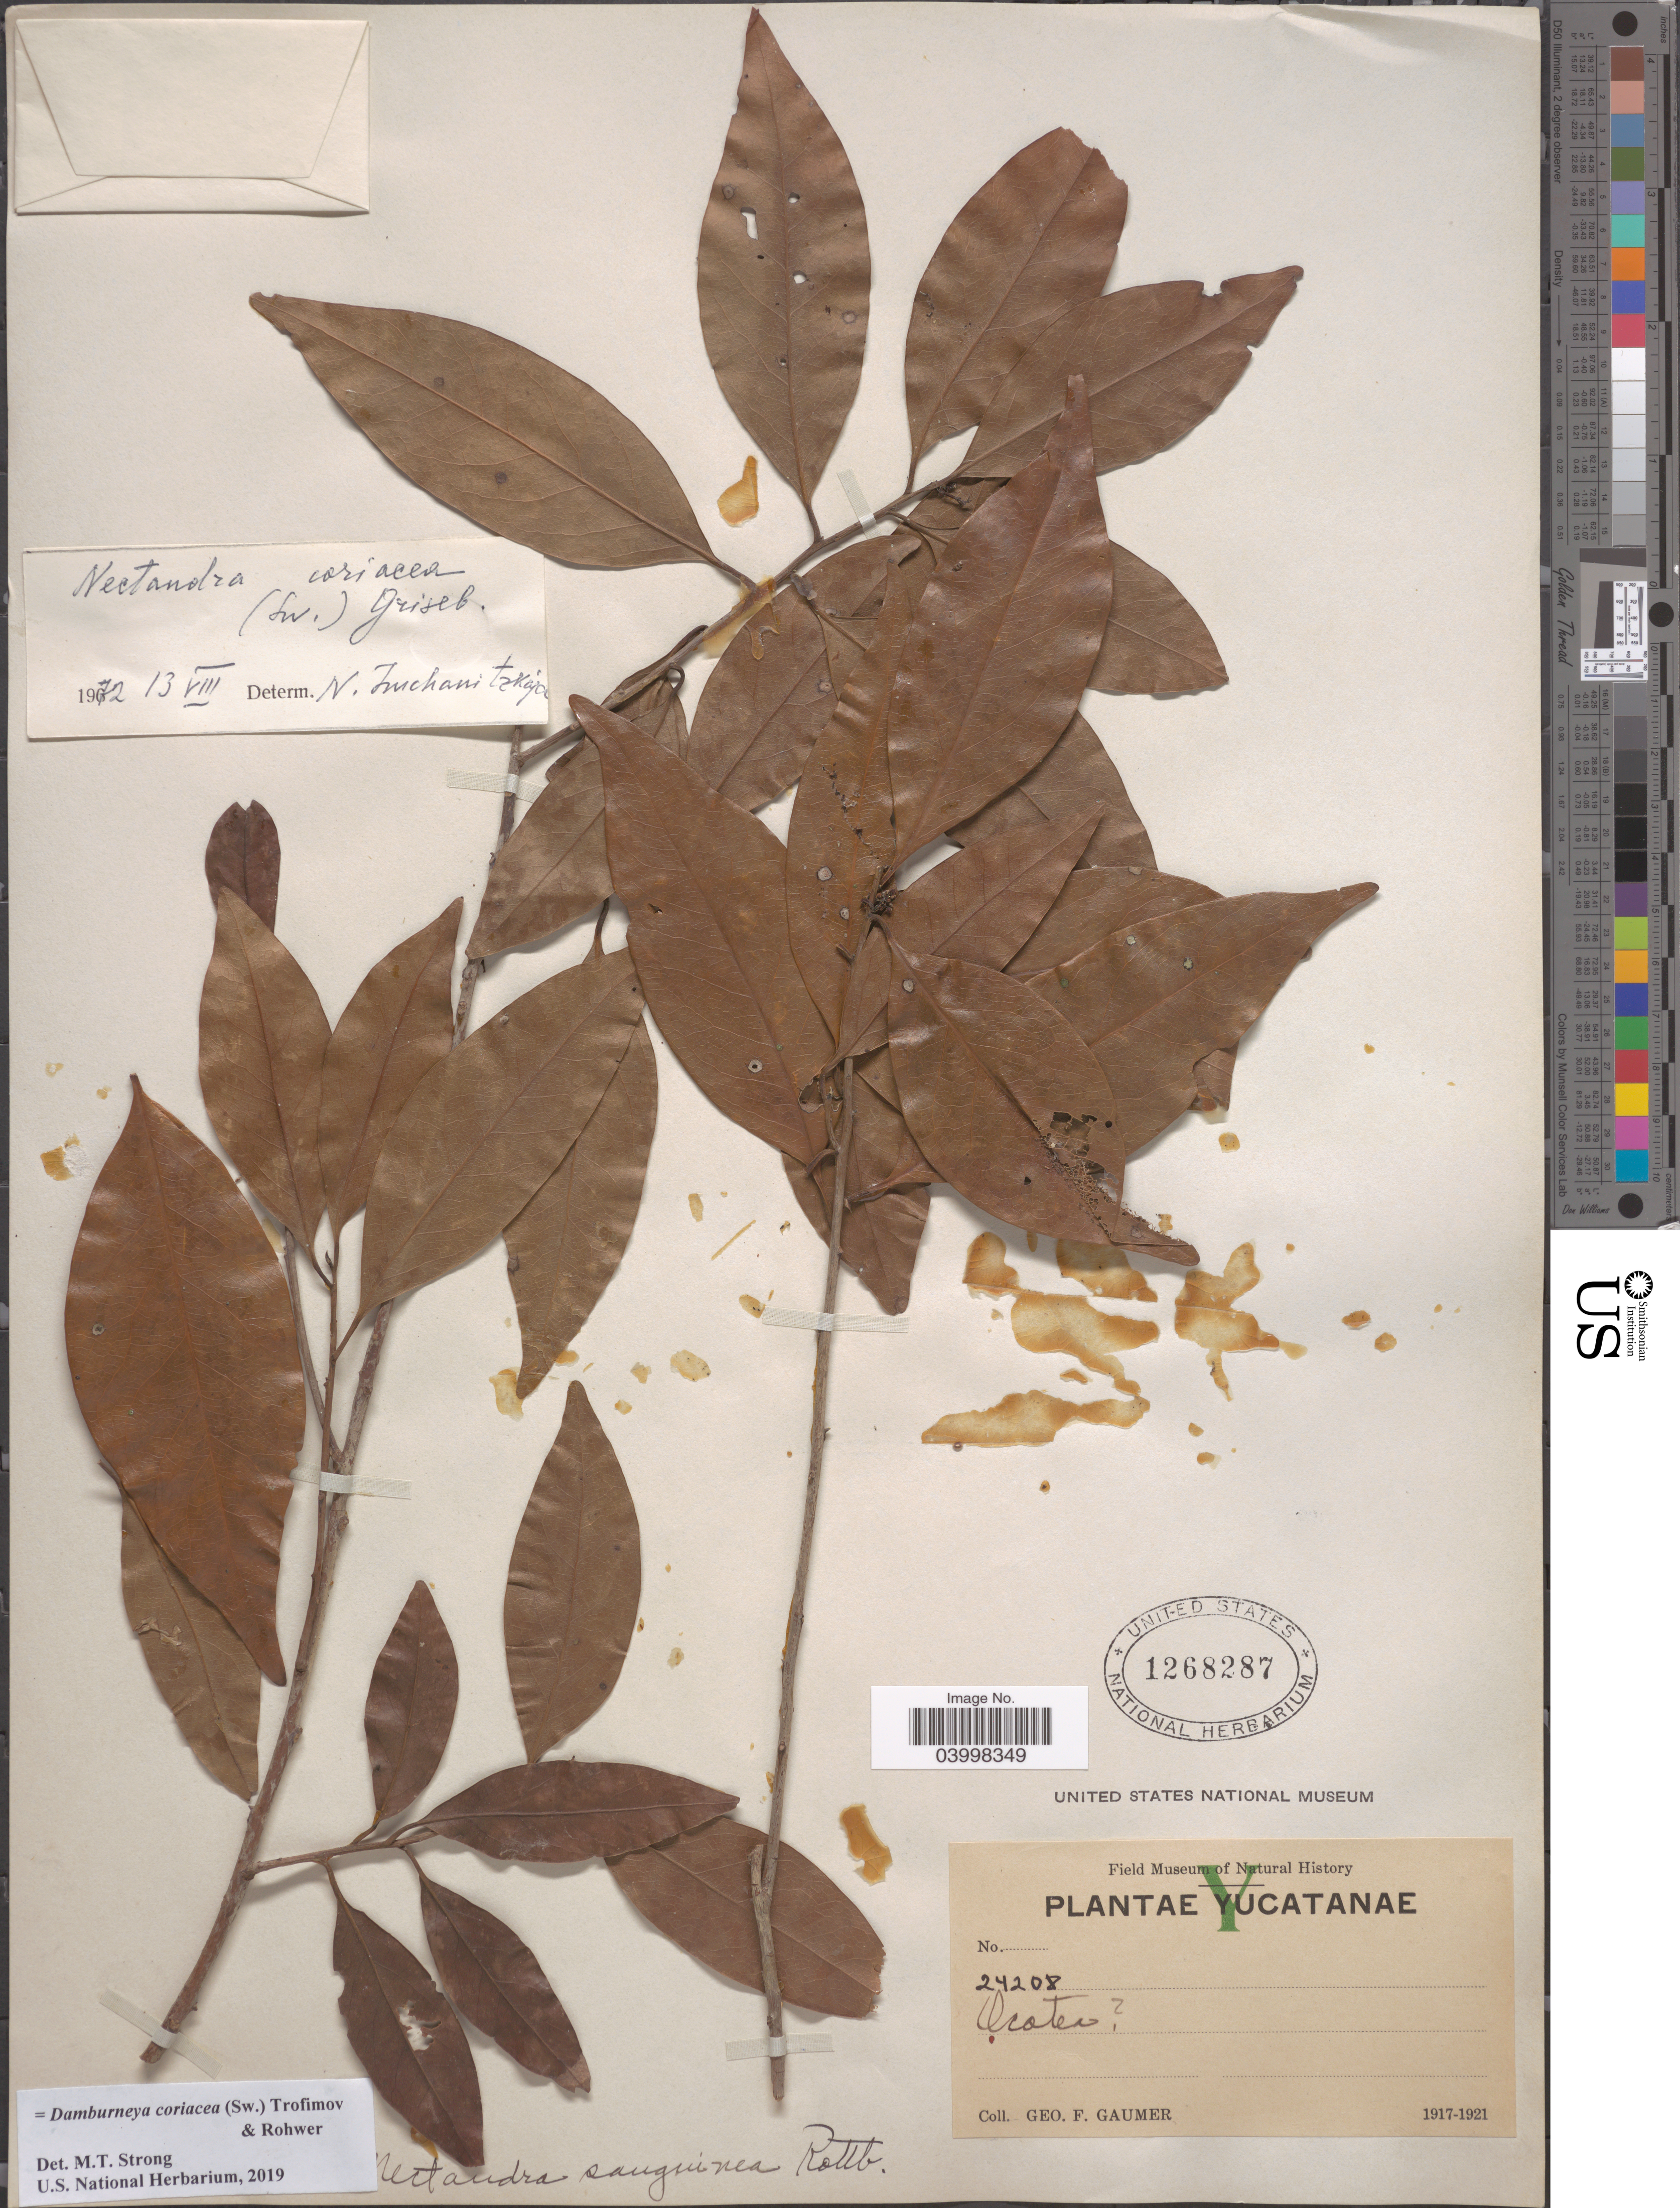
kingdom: Plantae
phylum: Tracheophyta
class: Magnoliopsida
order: Laurales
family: Lauraceae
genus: Damburneya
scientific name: Damburneya coriacea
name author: (Sw.) Trofimov & Rohwer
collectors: G. F. Gaumer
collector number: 24208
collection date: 1917/1921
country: Mexico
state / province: Yucatán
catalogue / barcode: US 1268287